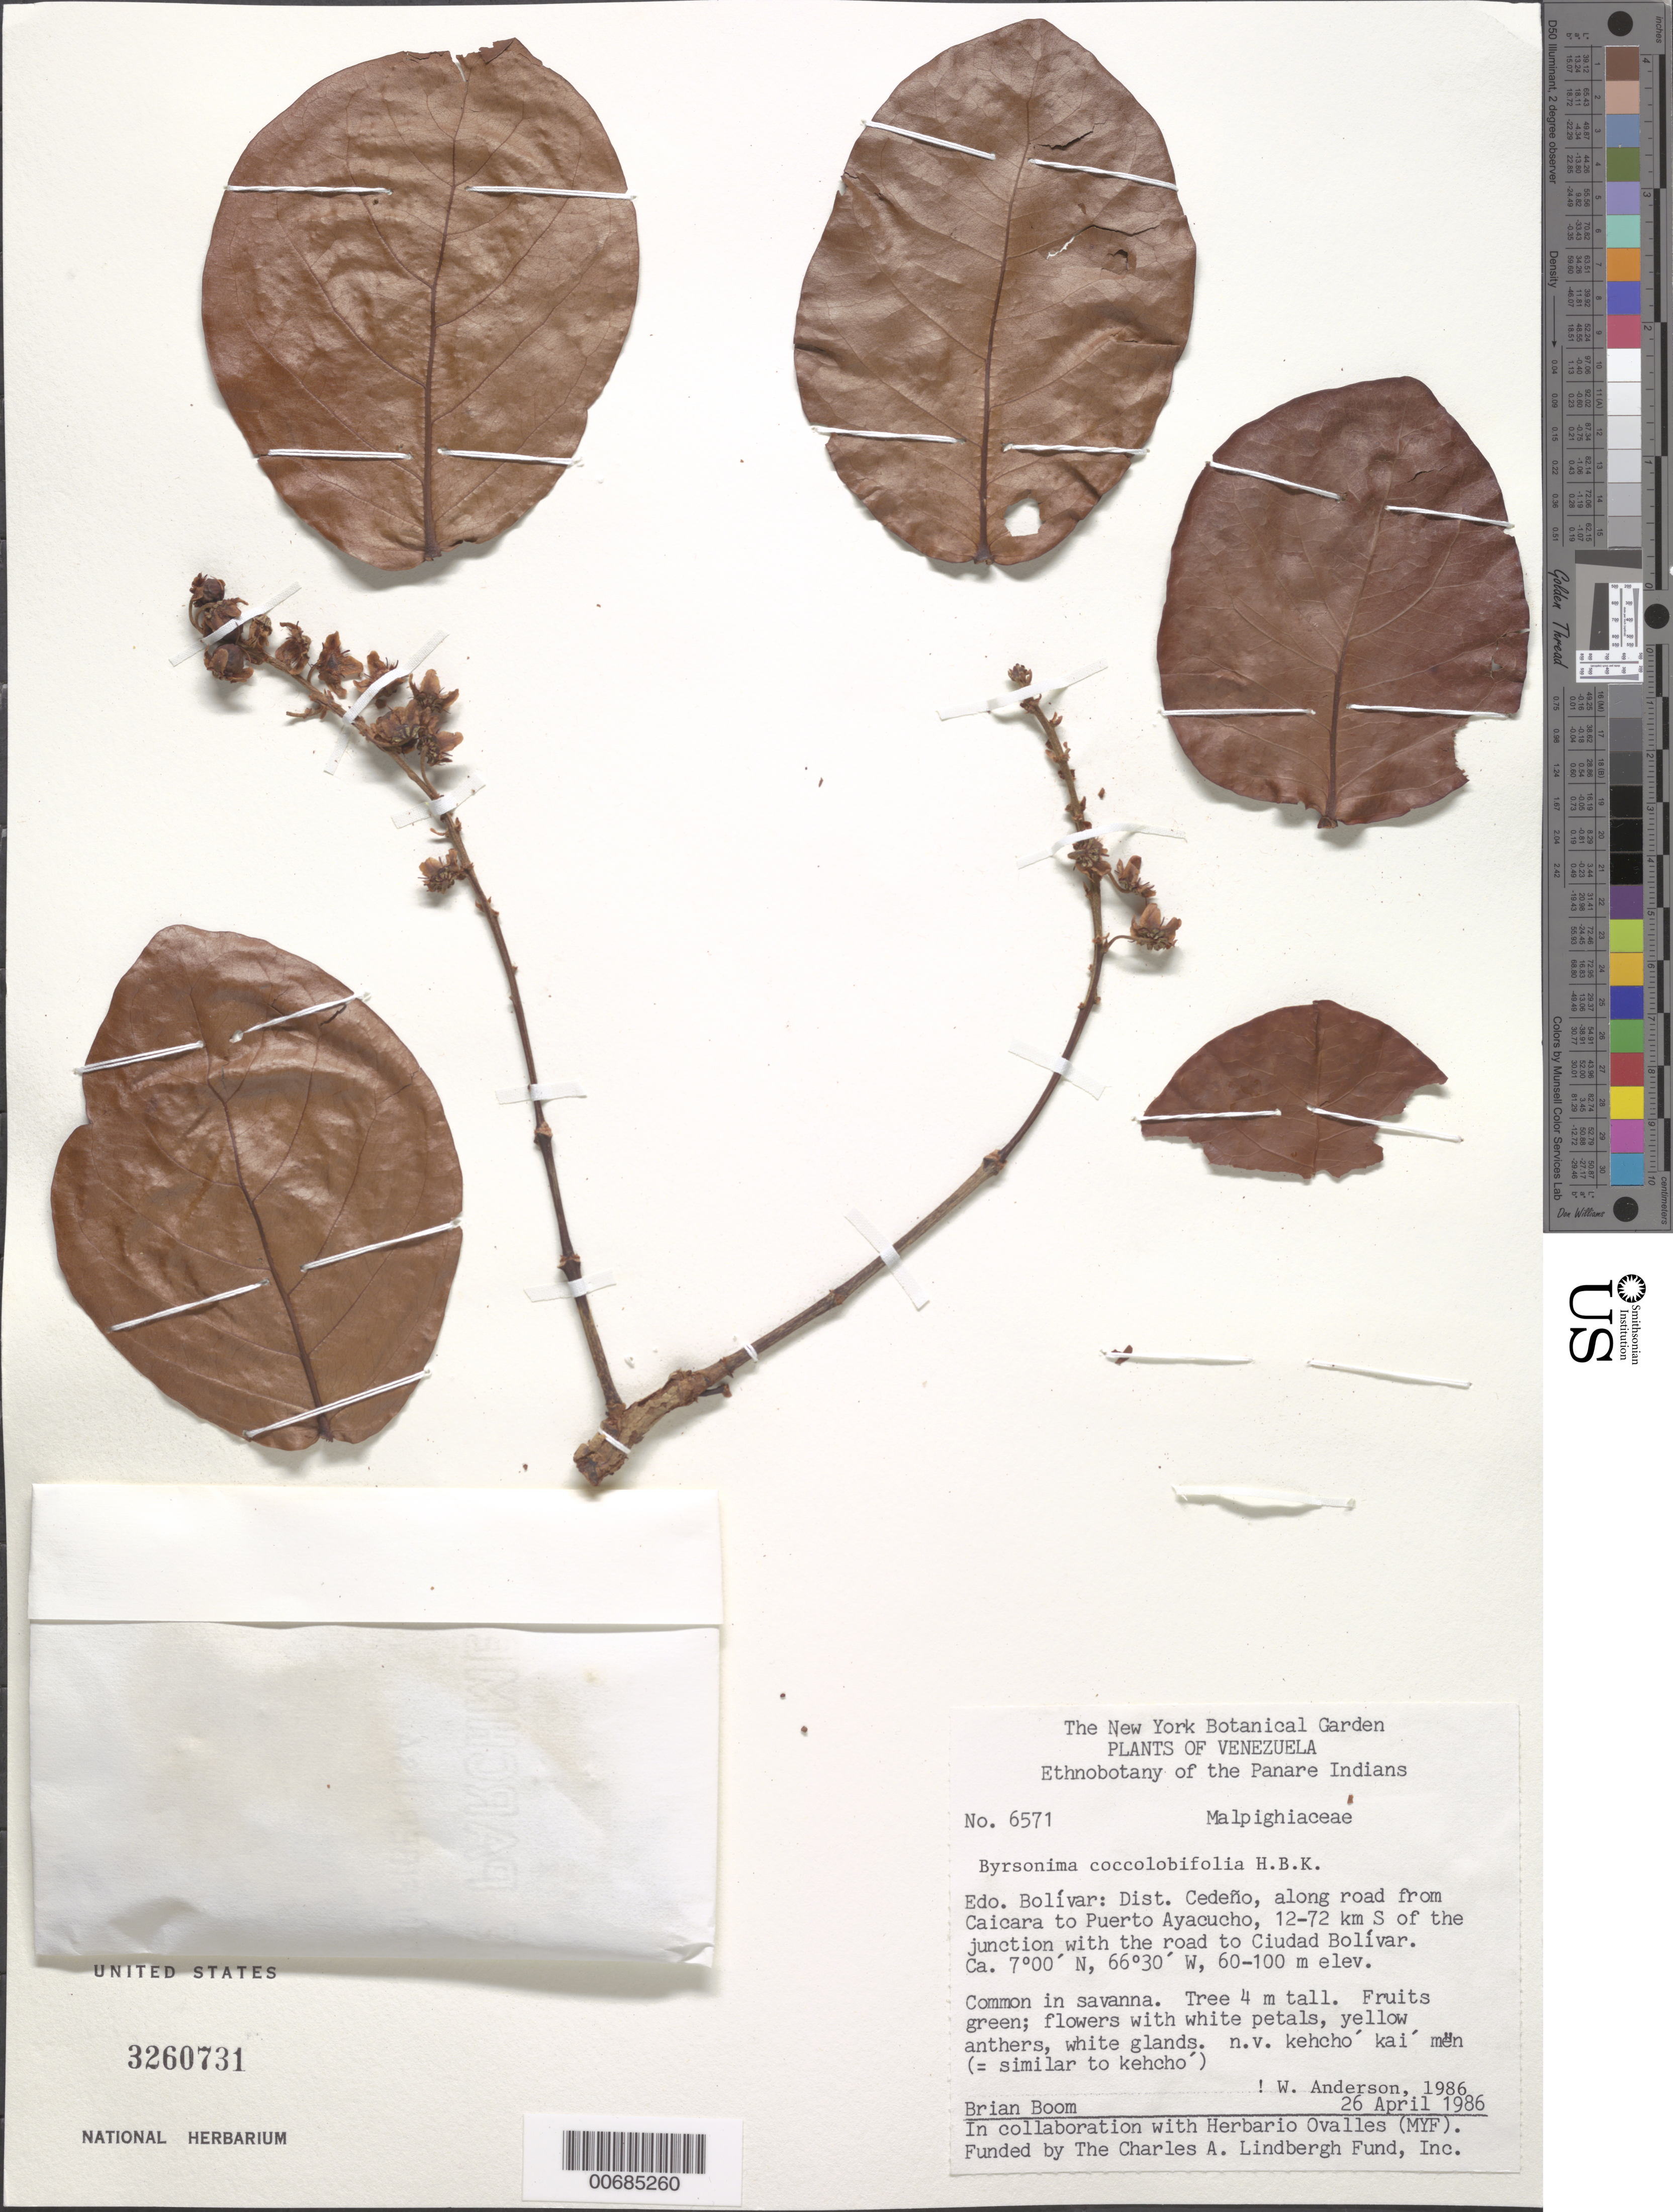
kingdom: Plantae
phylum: Tracheophyta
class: Magnoliopsida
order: Malpighiales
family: Malpighiaceae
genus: Byrsonima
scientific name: Byrsonima coccolobifolia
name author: Kunth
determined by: Anderson, W. R., (MICH), University of Michigan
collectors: B. M. Boom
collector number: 6571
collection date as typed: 26-Apr-86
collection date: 1986-04-26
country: Venezuela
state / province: Bolívar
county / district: Cedeño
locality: Caicara del Orinoco - Puerto Ayacucho carretera, 12-72 km S of the junction of the road to Ciudad Bolívar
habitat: Savanna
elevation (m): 60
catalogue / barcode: US 3260731